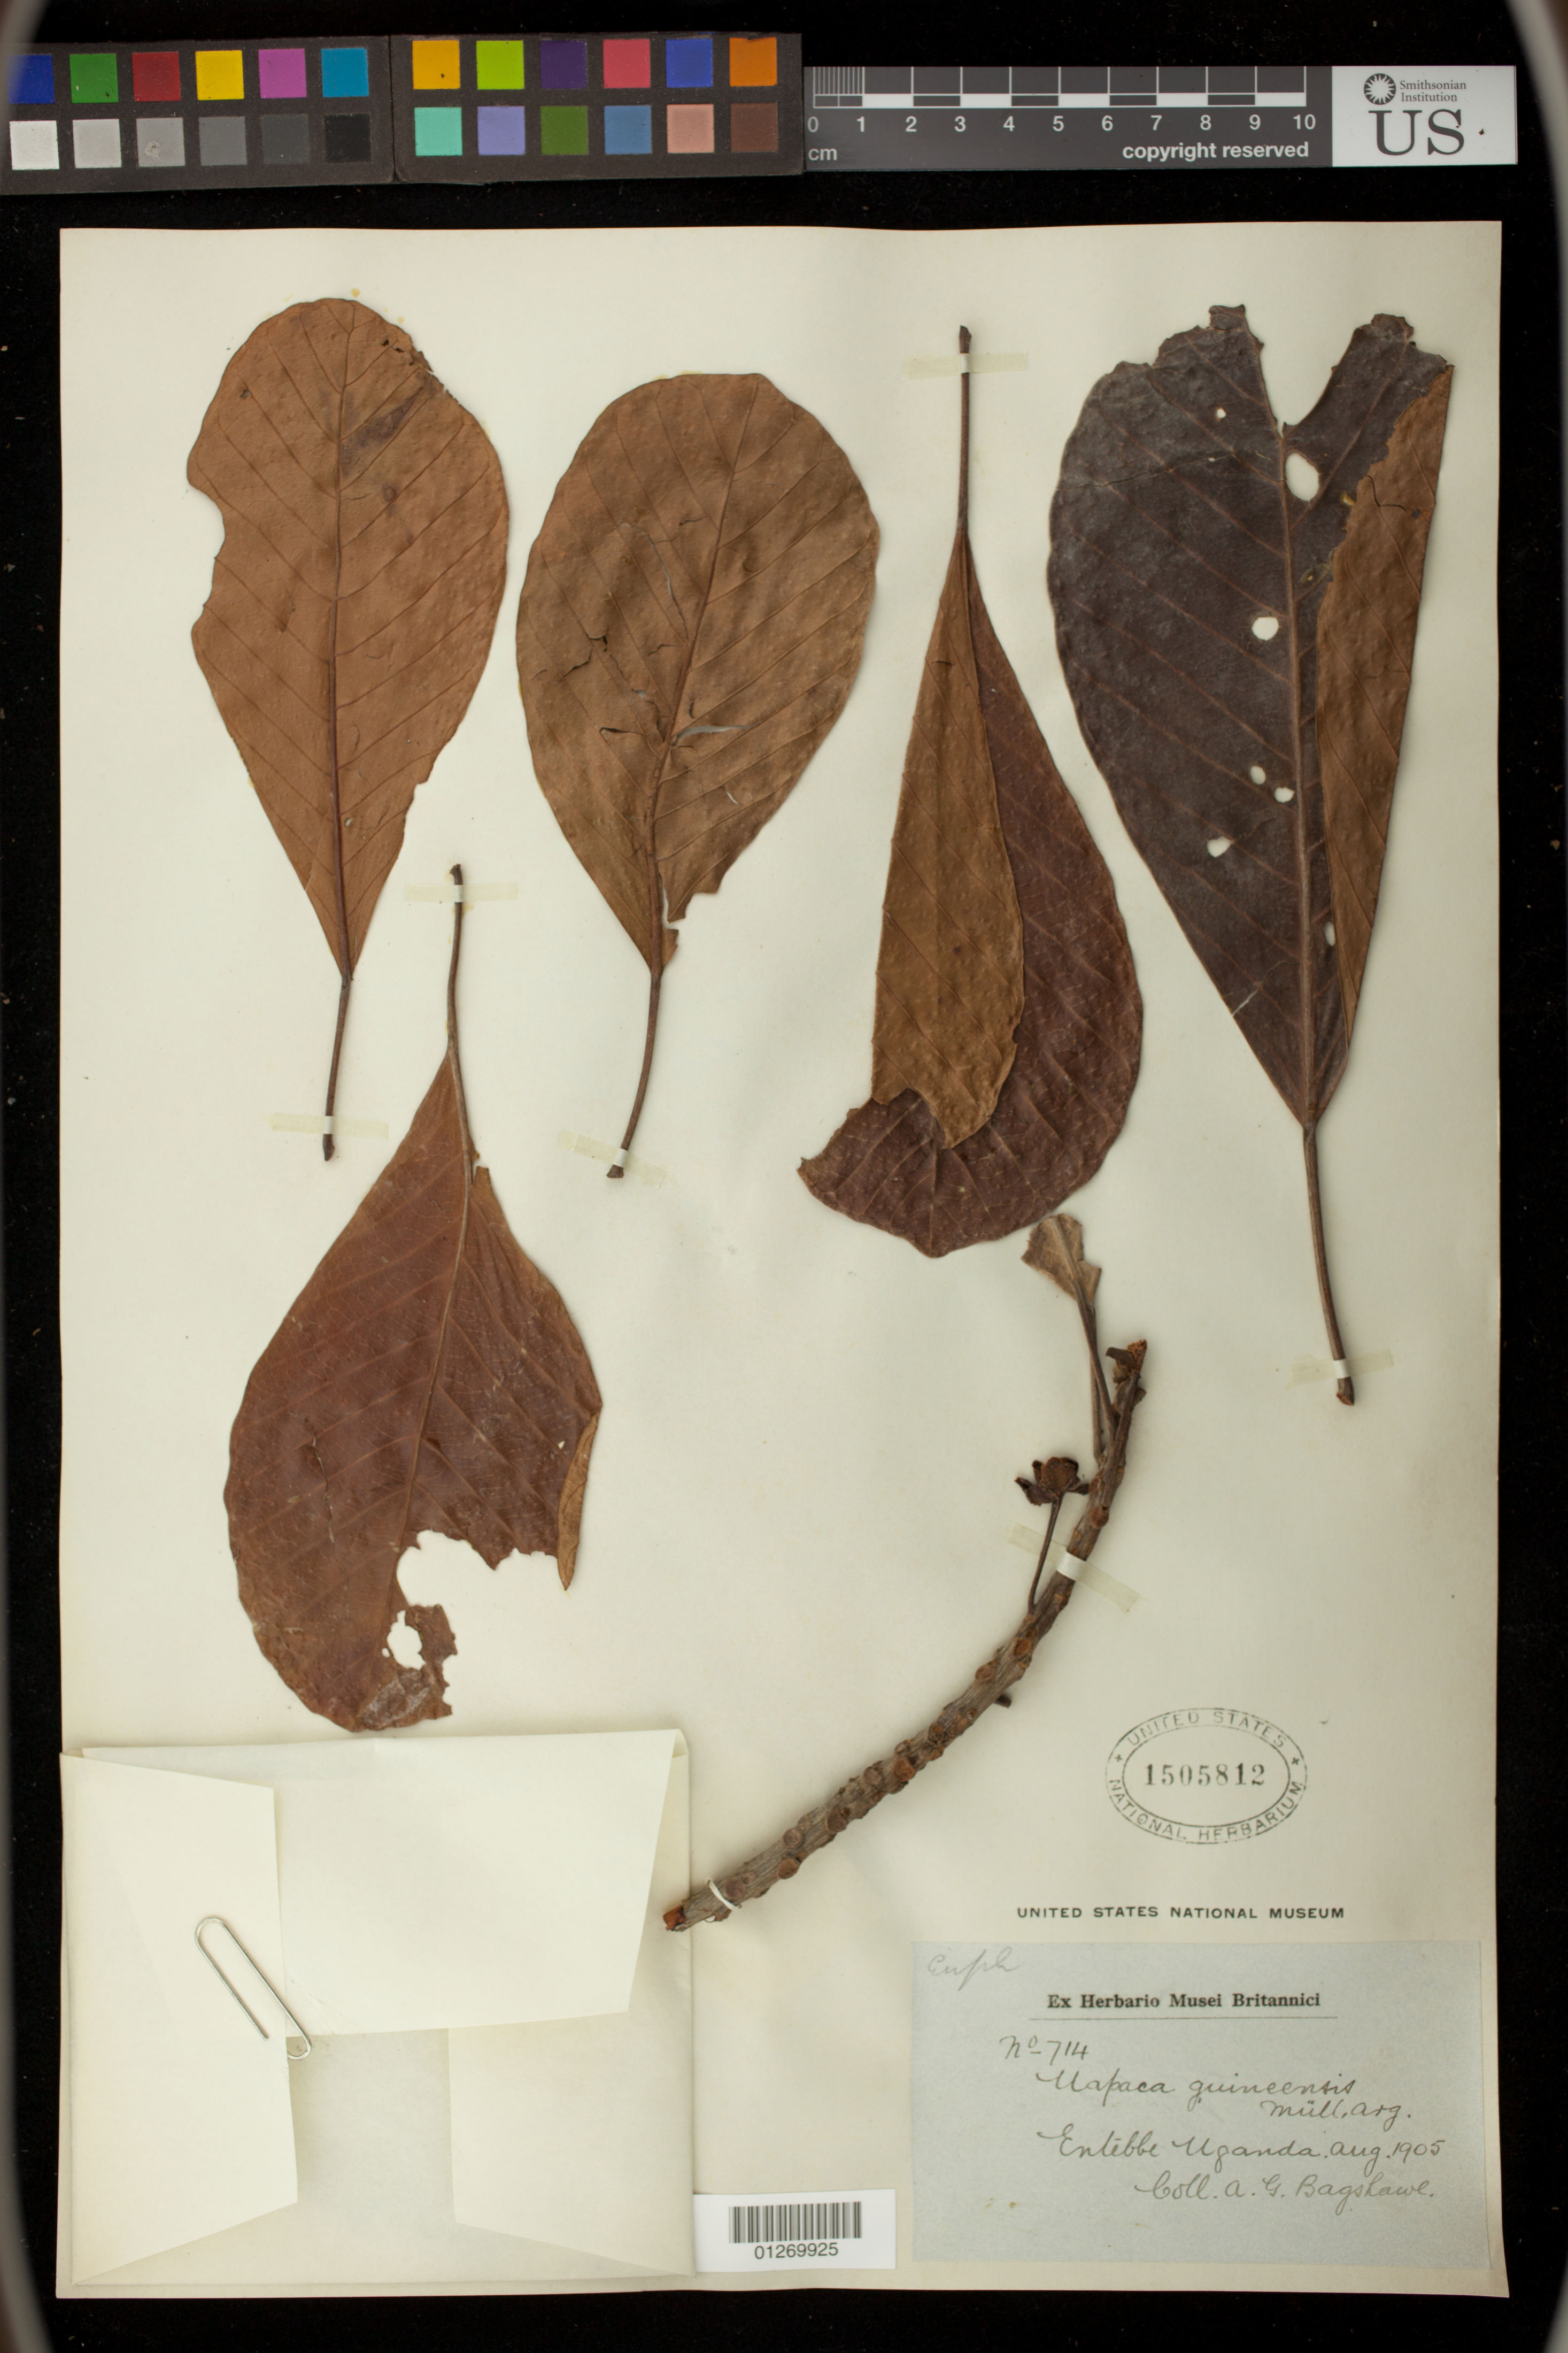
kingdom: Plantae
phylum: Tracheophyta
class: Magnoliopsida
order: Malpighiales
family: Phyllanthaceae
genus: Uapaca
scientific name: Uapaca guineensis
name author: Müll. Arg.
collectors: A. Bagshawe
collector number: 714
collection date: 1905-08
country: Uganda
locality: Enlebbe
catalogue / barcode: US 1505812